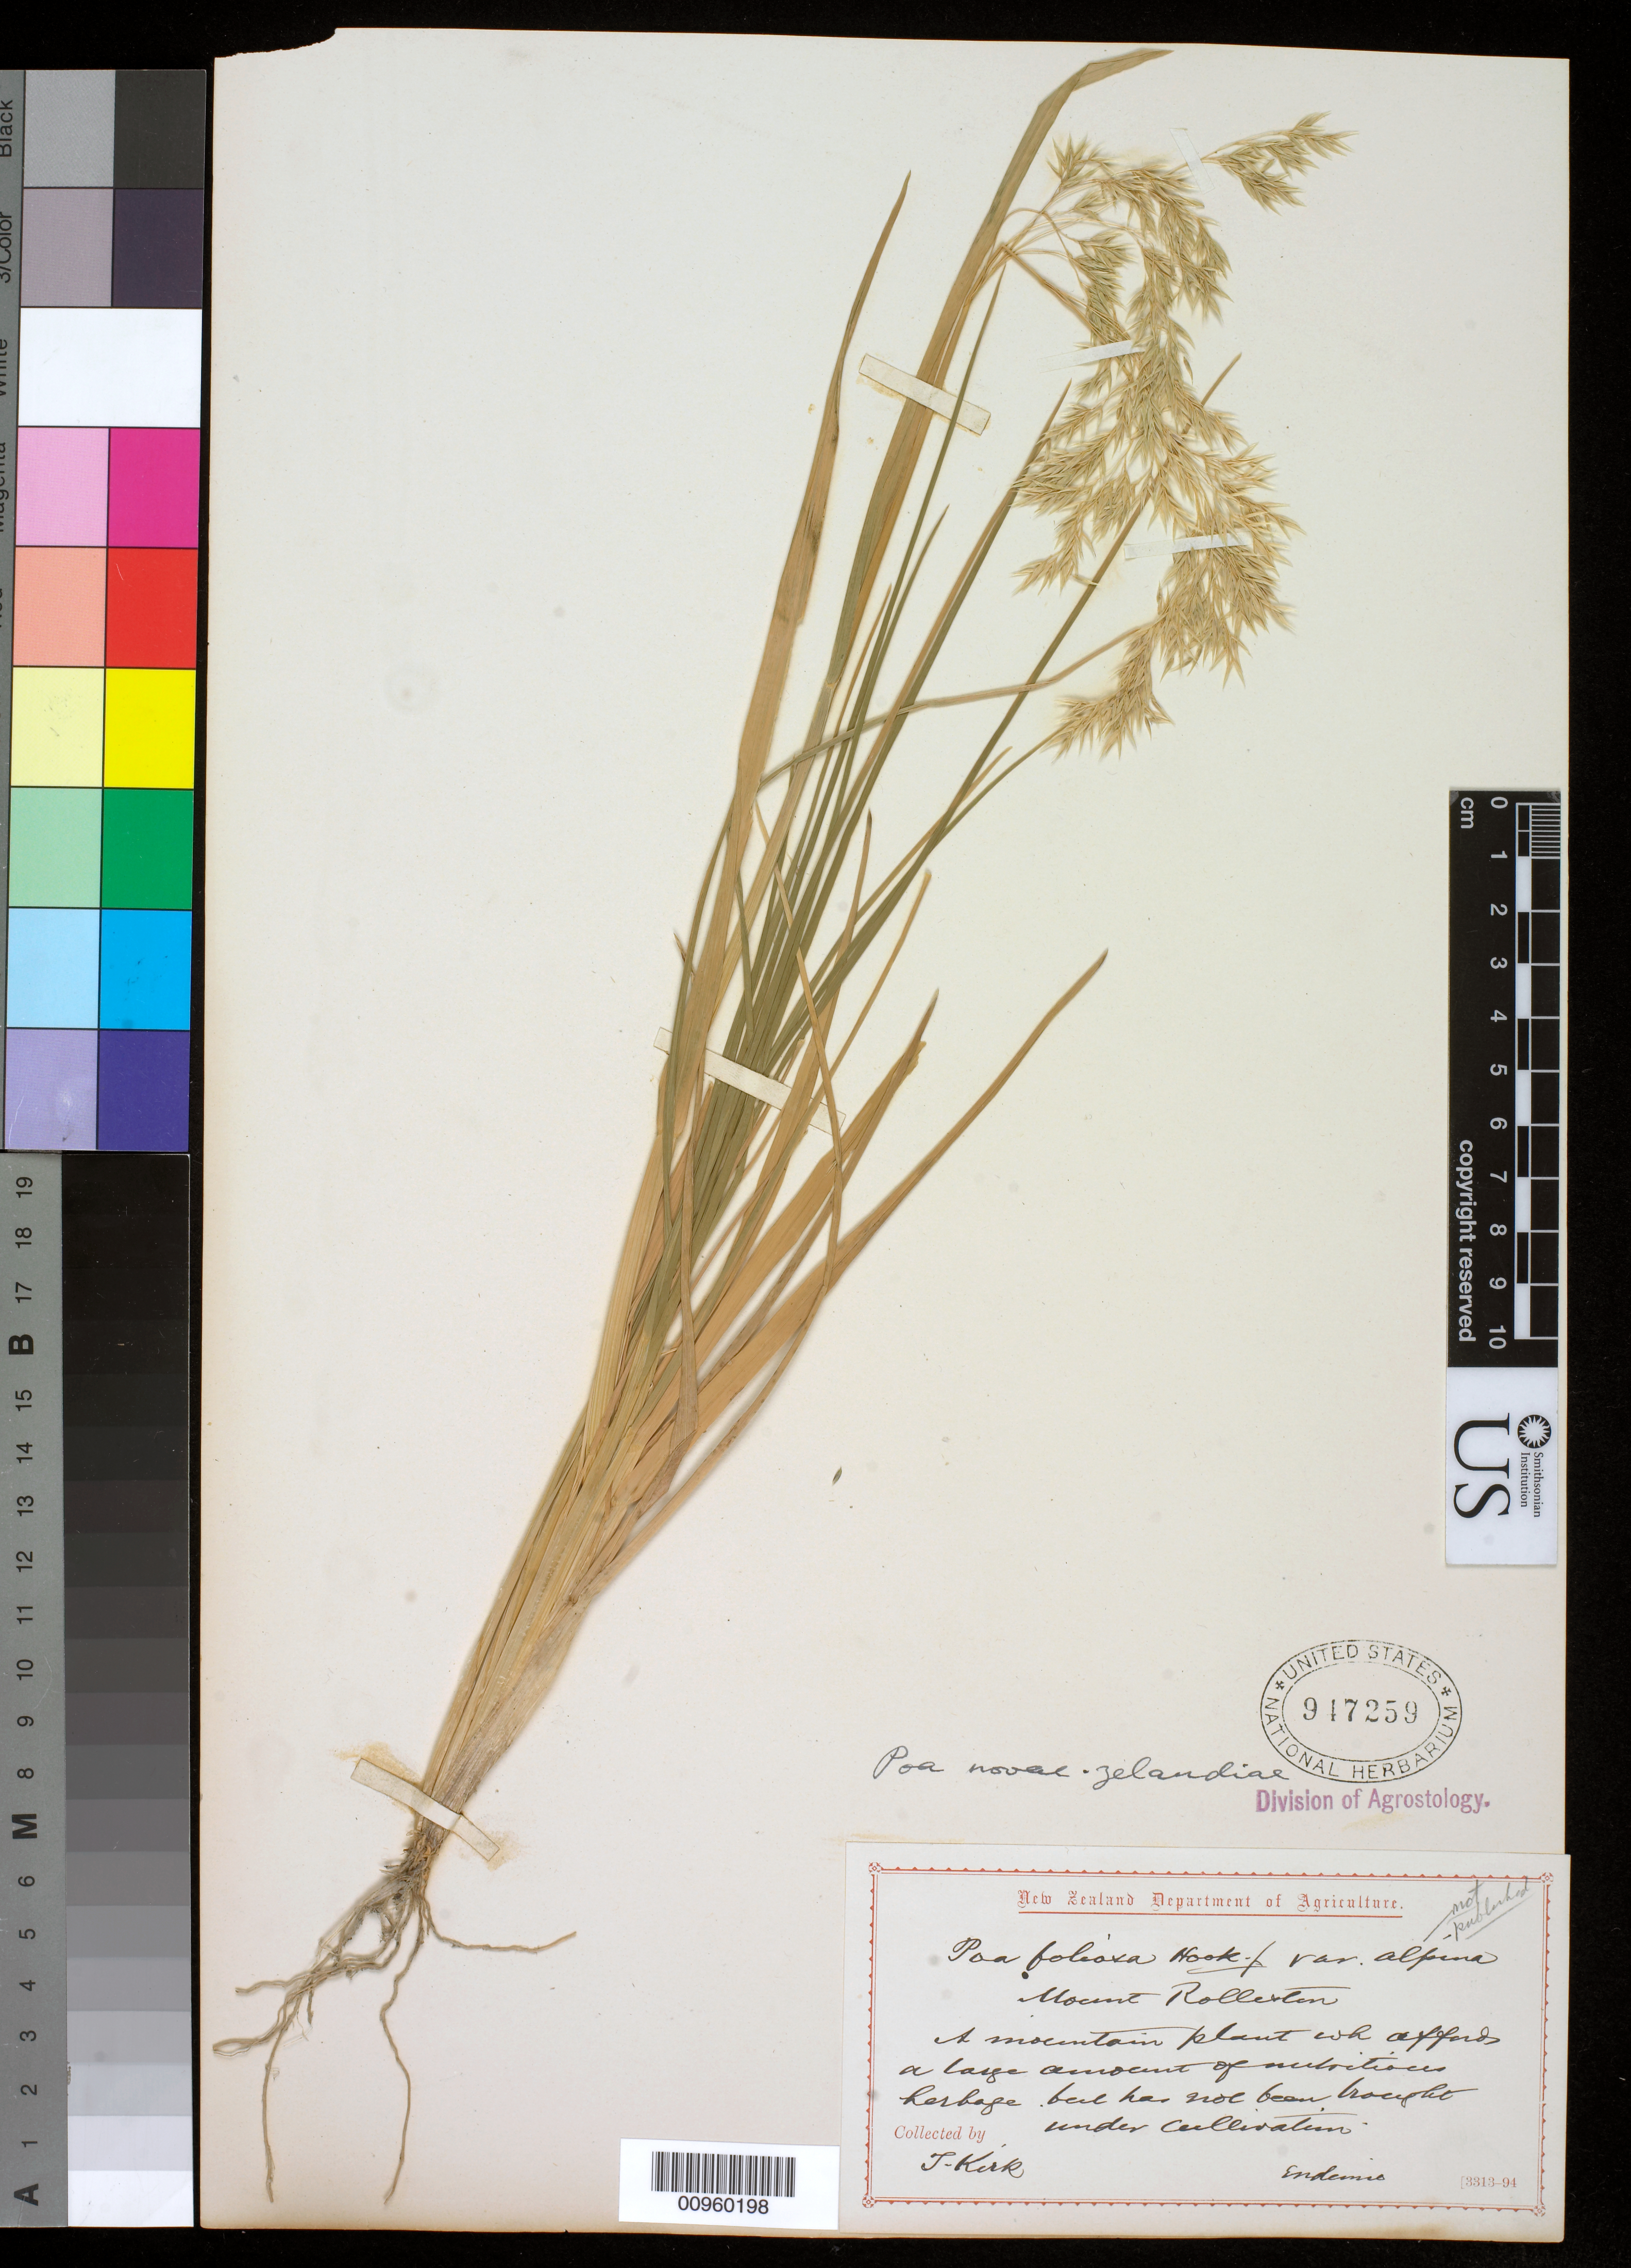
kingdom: Plantae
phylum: Tracheophyta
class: Liliopsida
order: Poales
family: Poaceae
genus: Poa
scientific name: Poa novae-zelandiae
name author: Hack.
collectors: T. Kirk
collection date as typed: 1828 to -- --- 1898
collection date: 1828/1898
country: New Zealand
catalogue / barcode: US 946259